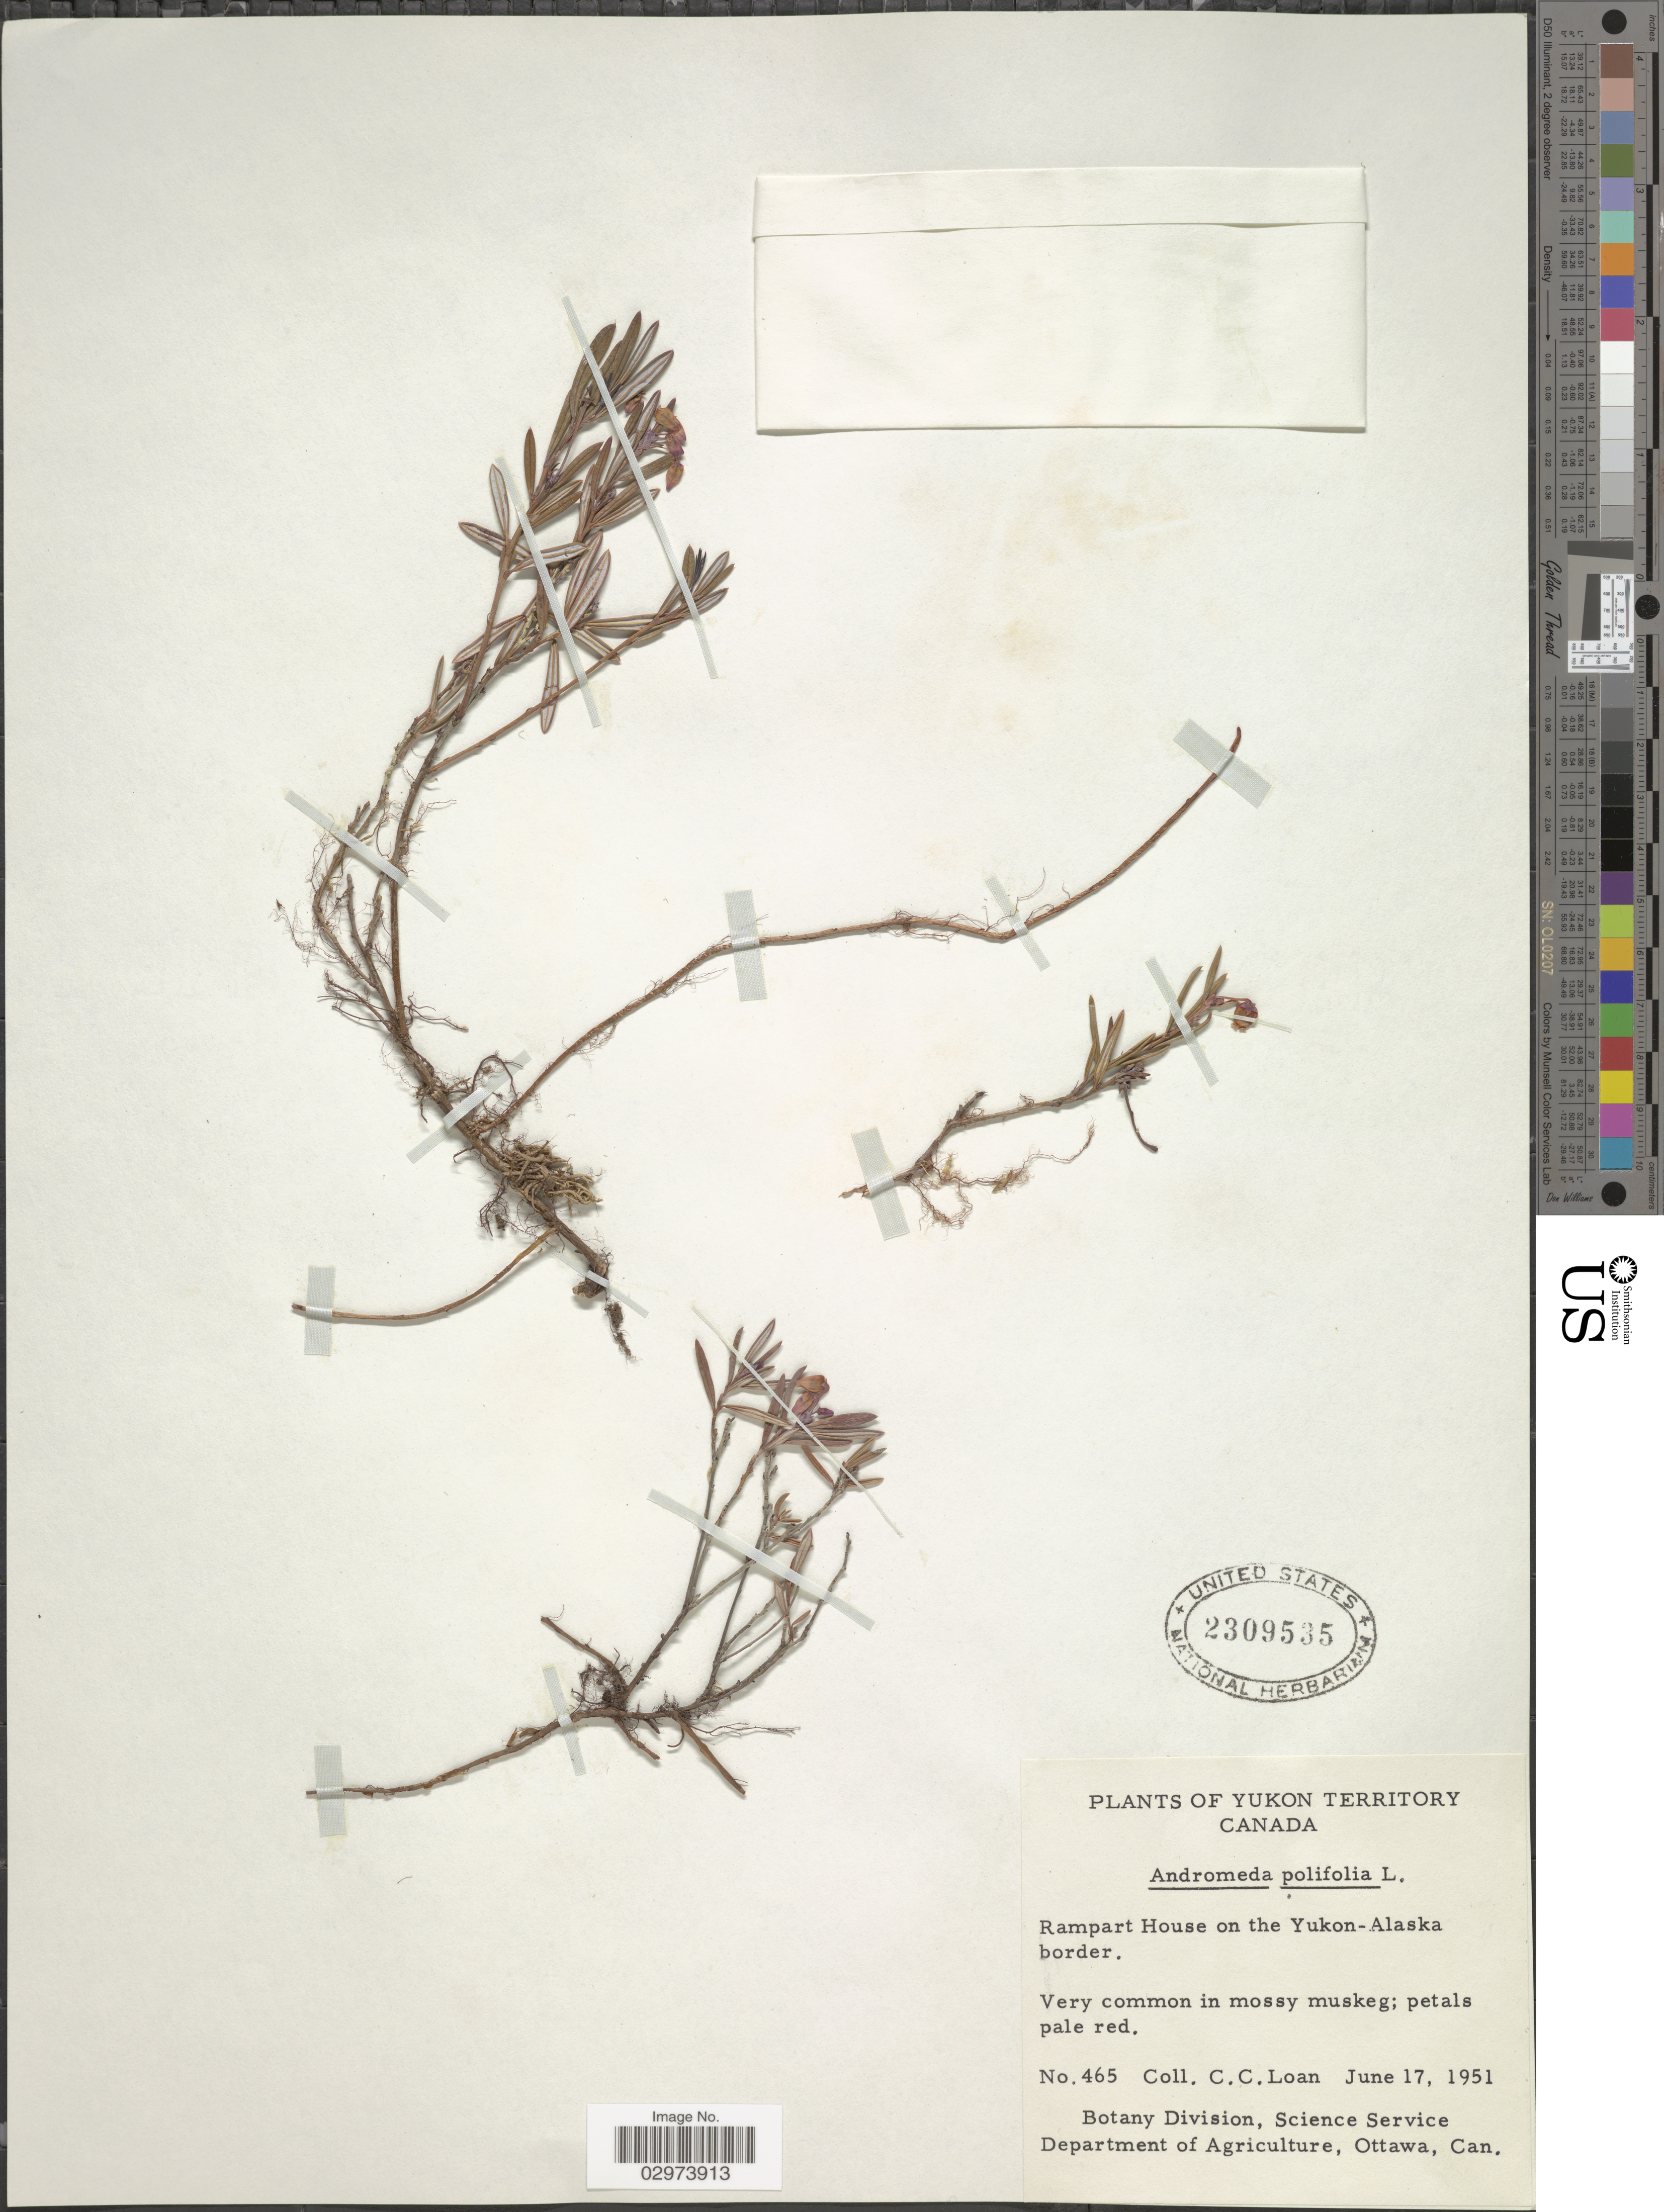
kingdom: Plantae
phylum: Tracheophyta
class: Magnoliopsida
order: Ericales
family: Ericaceae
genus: Andromeda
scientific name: Andromeda polifolia var. latifolia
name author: Aiton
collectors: C. Loan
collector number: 465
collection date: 1951-06-17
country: Canada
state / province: Yukon Territory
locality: Rampart House on the Yukon-Alaska border.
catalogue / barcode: US 2309535